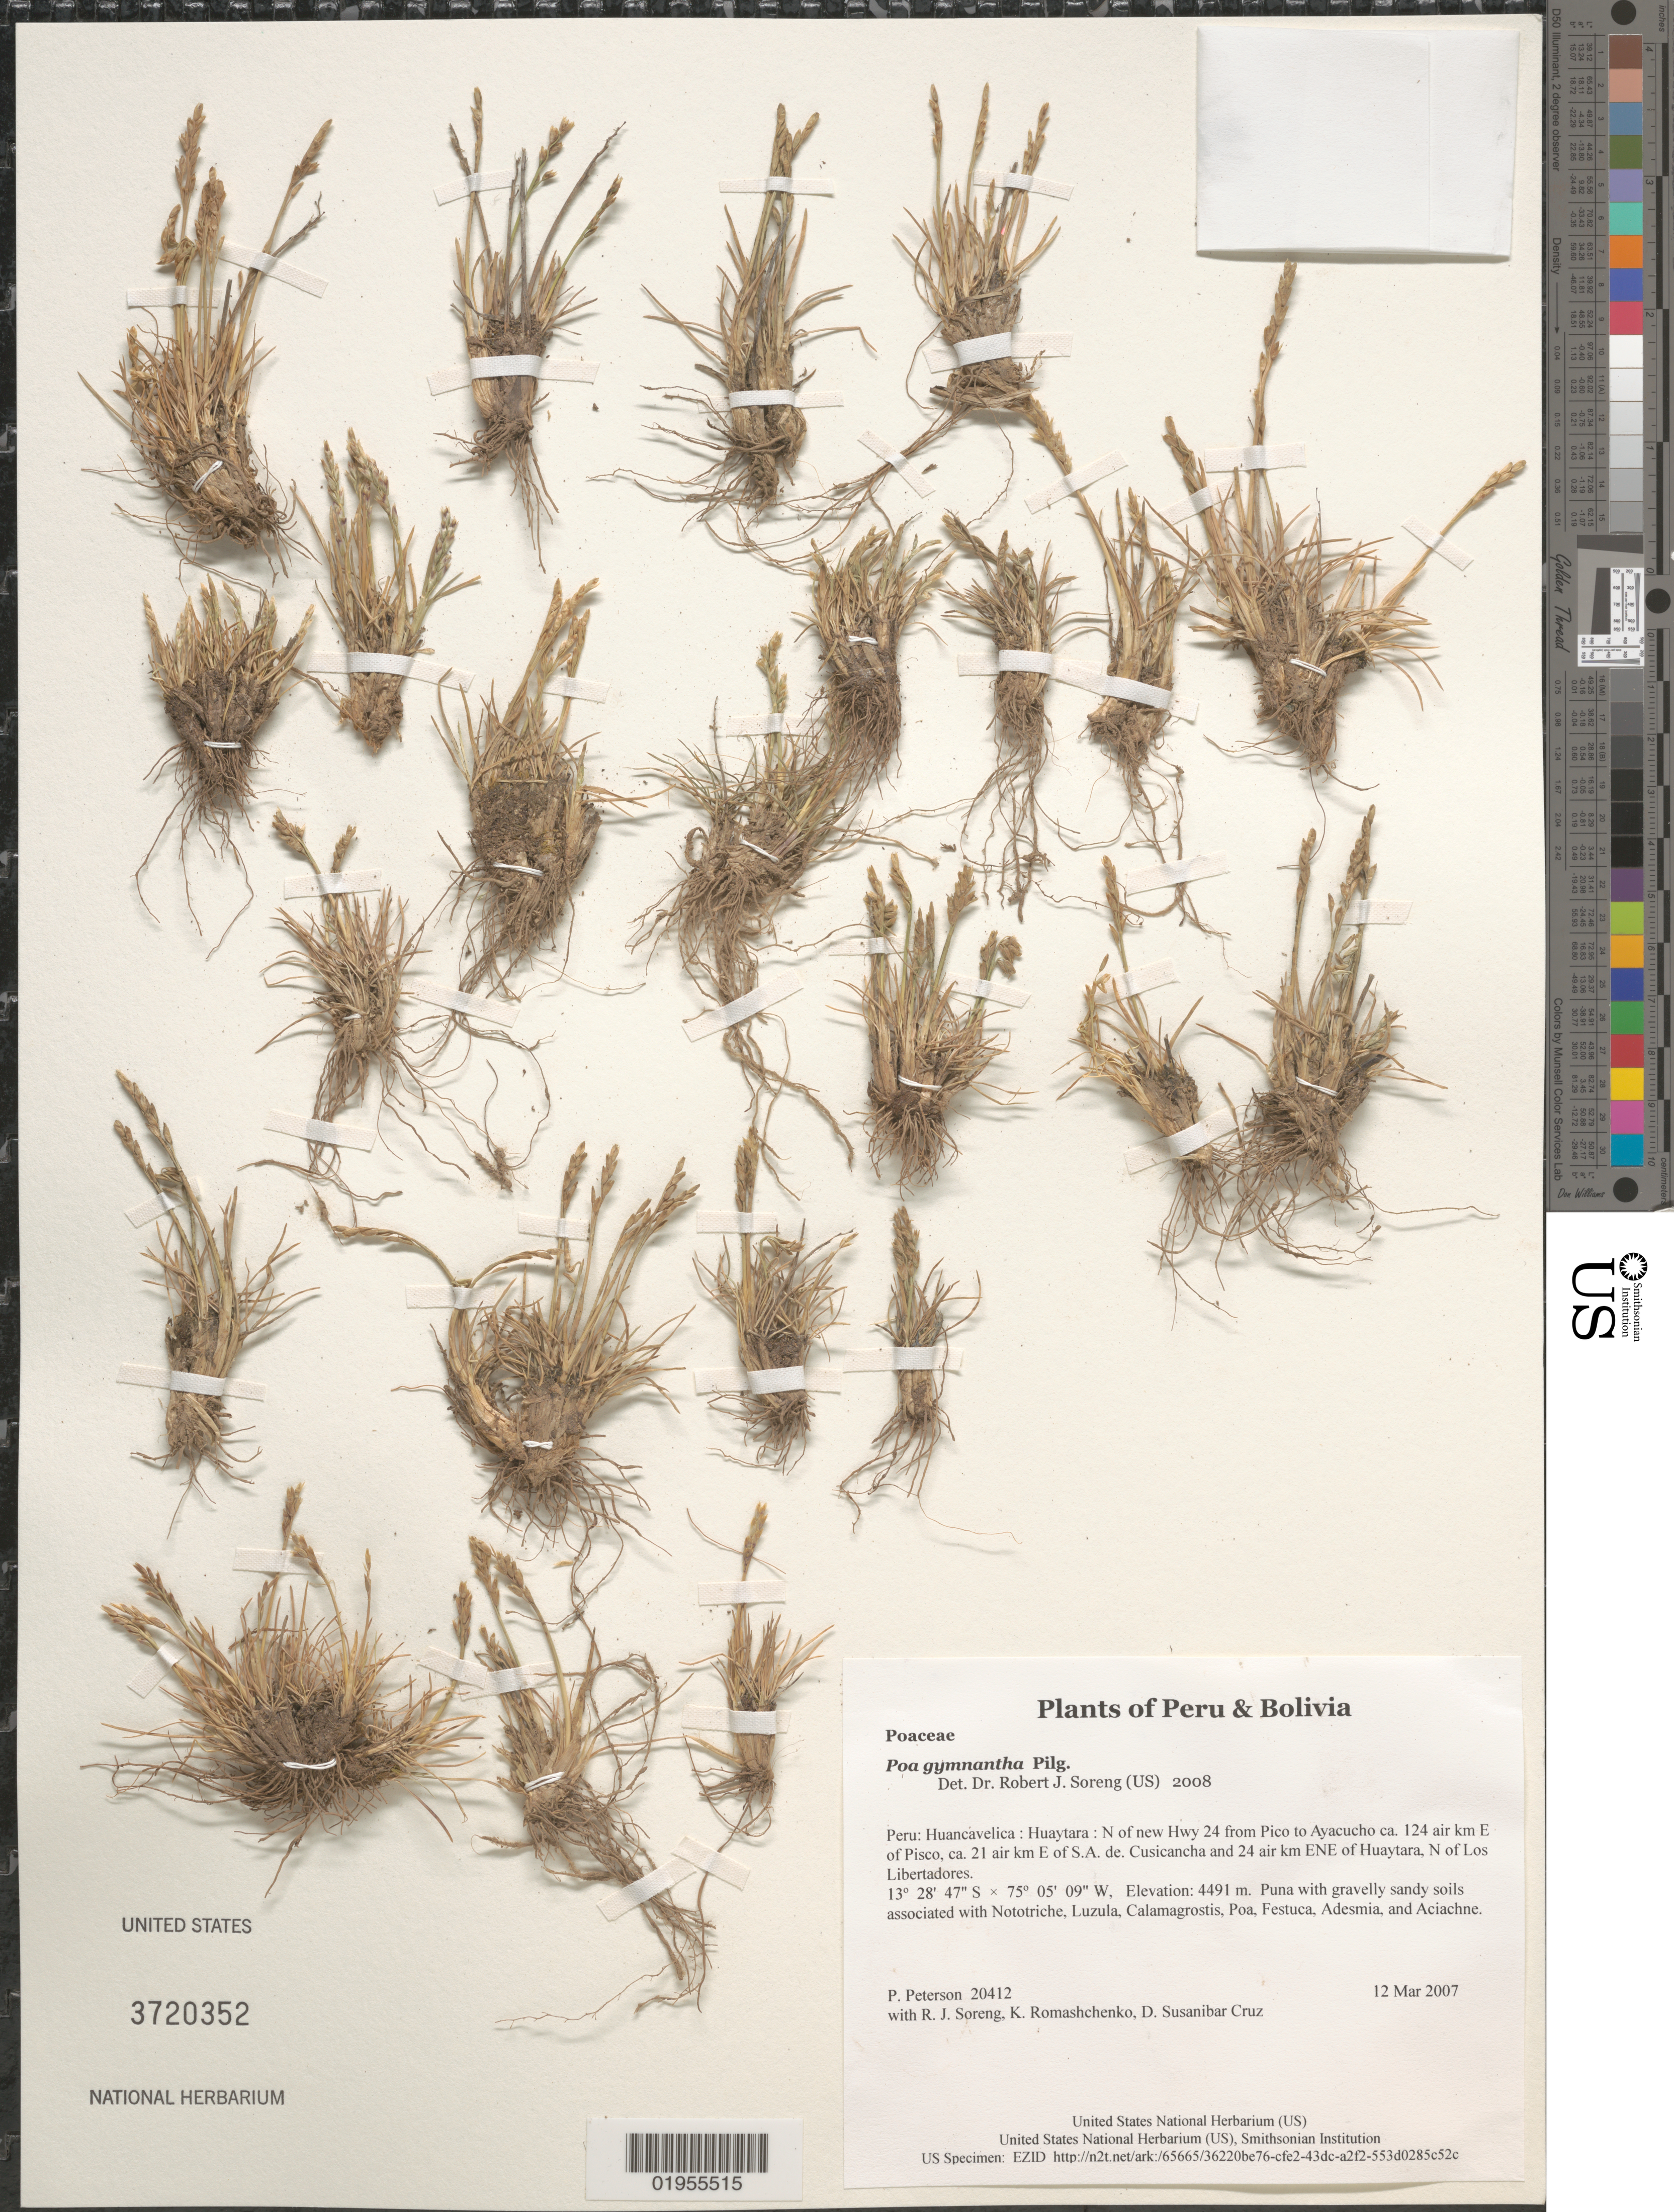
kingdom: Plantae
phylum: Tracheophyta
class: Liliopsida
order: Poales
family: Poaceae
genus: Poa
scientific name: Poa gymnantha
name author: Pilg.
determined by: Soreng, Robert J., Research Associate (BOT), Smithsonian Institution - National Museum of Natural History (UNITED STATES)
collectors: P. M. Peterson, R. J. Soreng, K. Romashchenko & D. Susanibar Cruz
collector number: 20412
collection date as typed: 12 Mar 2007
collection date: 2007-03-12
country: Peru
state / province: Huancavelica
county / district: Huaytara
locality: N of new Hwy 24 from Pico to Ayacucho ca. 124 air km E of Pisco, ca. 21 air km E of S.A. de. Cusicancha and 24 air km ENE of Huaytara, N of Los Libertadores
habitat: Puna with gravelly sandy soils associated with Nototriche, Luzula, Calamagrostis, Poa, Festuca, Adesmia, and Aciachne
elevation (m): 4491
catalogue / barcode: US 3720352